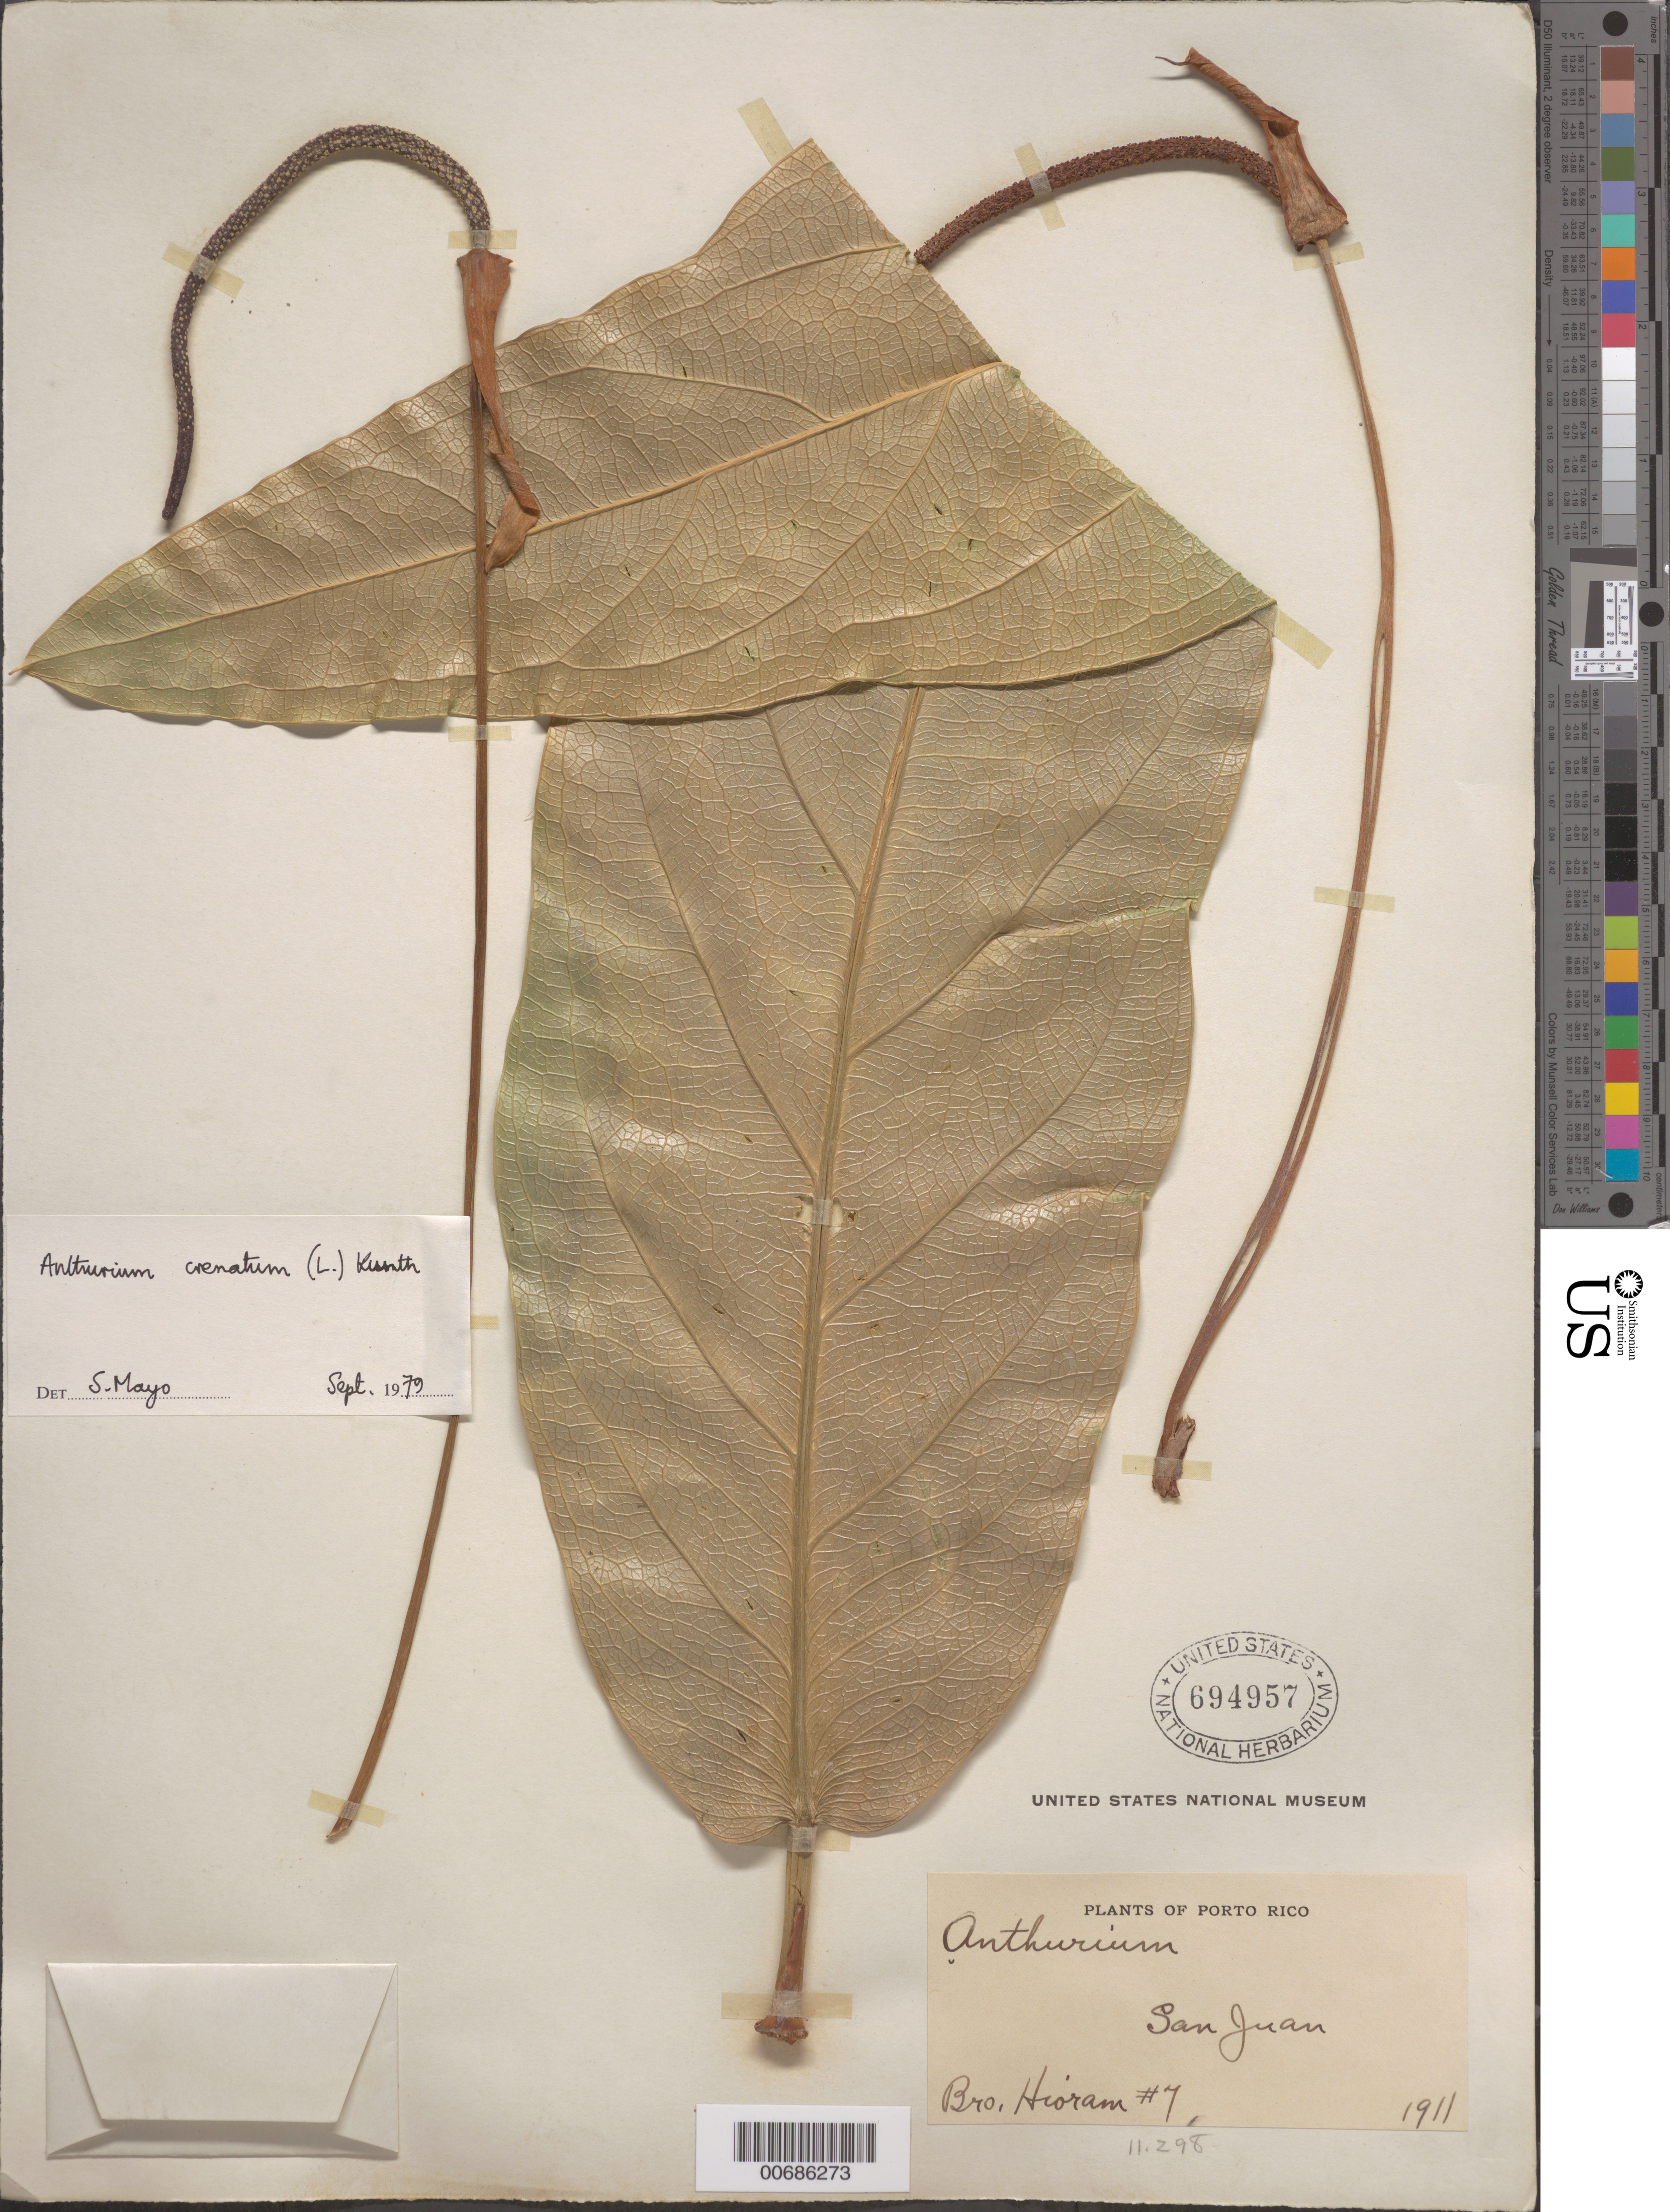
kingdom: Plantae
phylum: Tracheophyta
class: Liliopsida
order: Alismatales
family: Araceae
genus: Anthurium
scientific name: Anthurium crenatum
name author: (L.) Kunth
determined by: Mayo, S.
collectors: Bro. Hioram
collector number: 7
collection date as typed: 1911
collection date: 1911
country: Puerto Rico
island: Greater Antilles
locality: San Juan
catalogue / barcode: US 694957